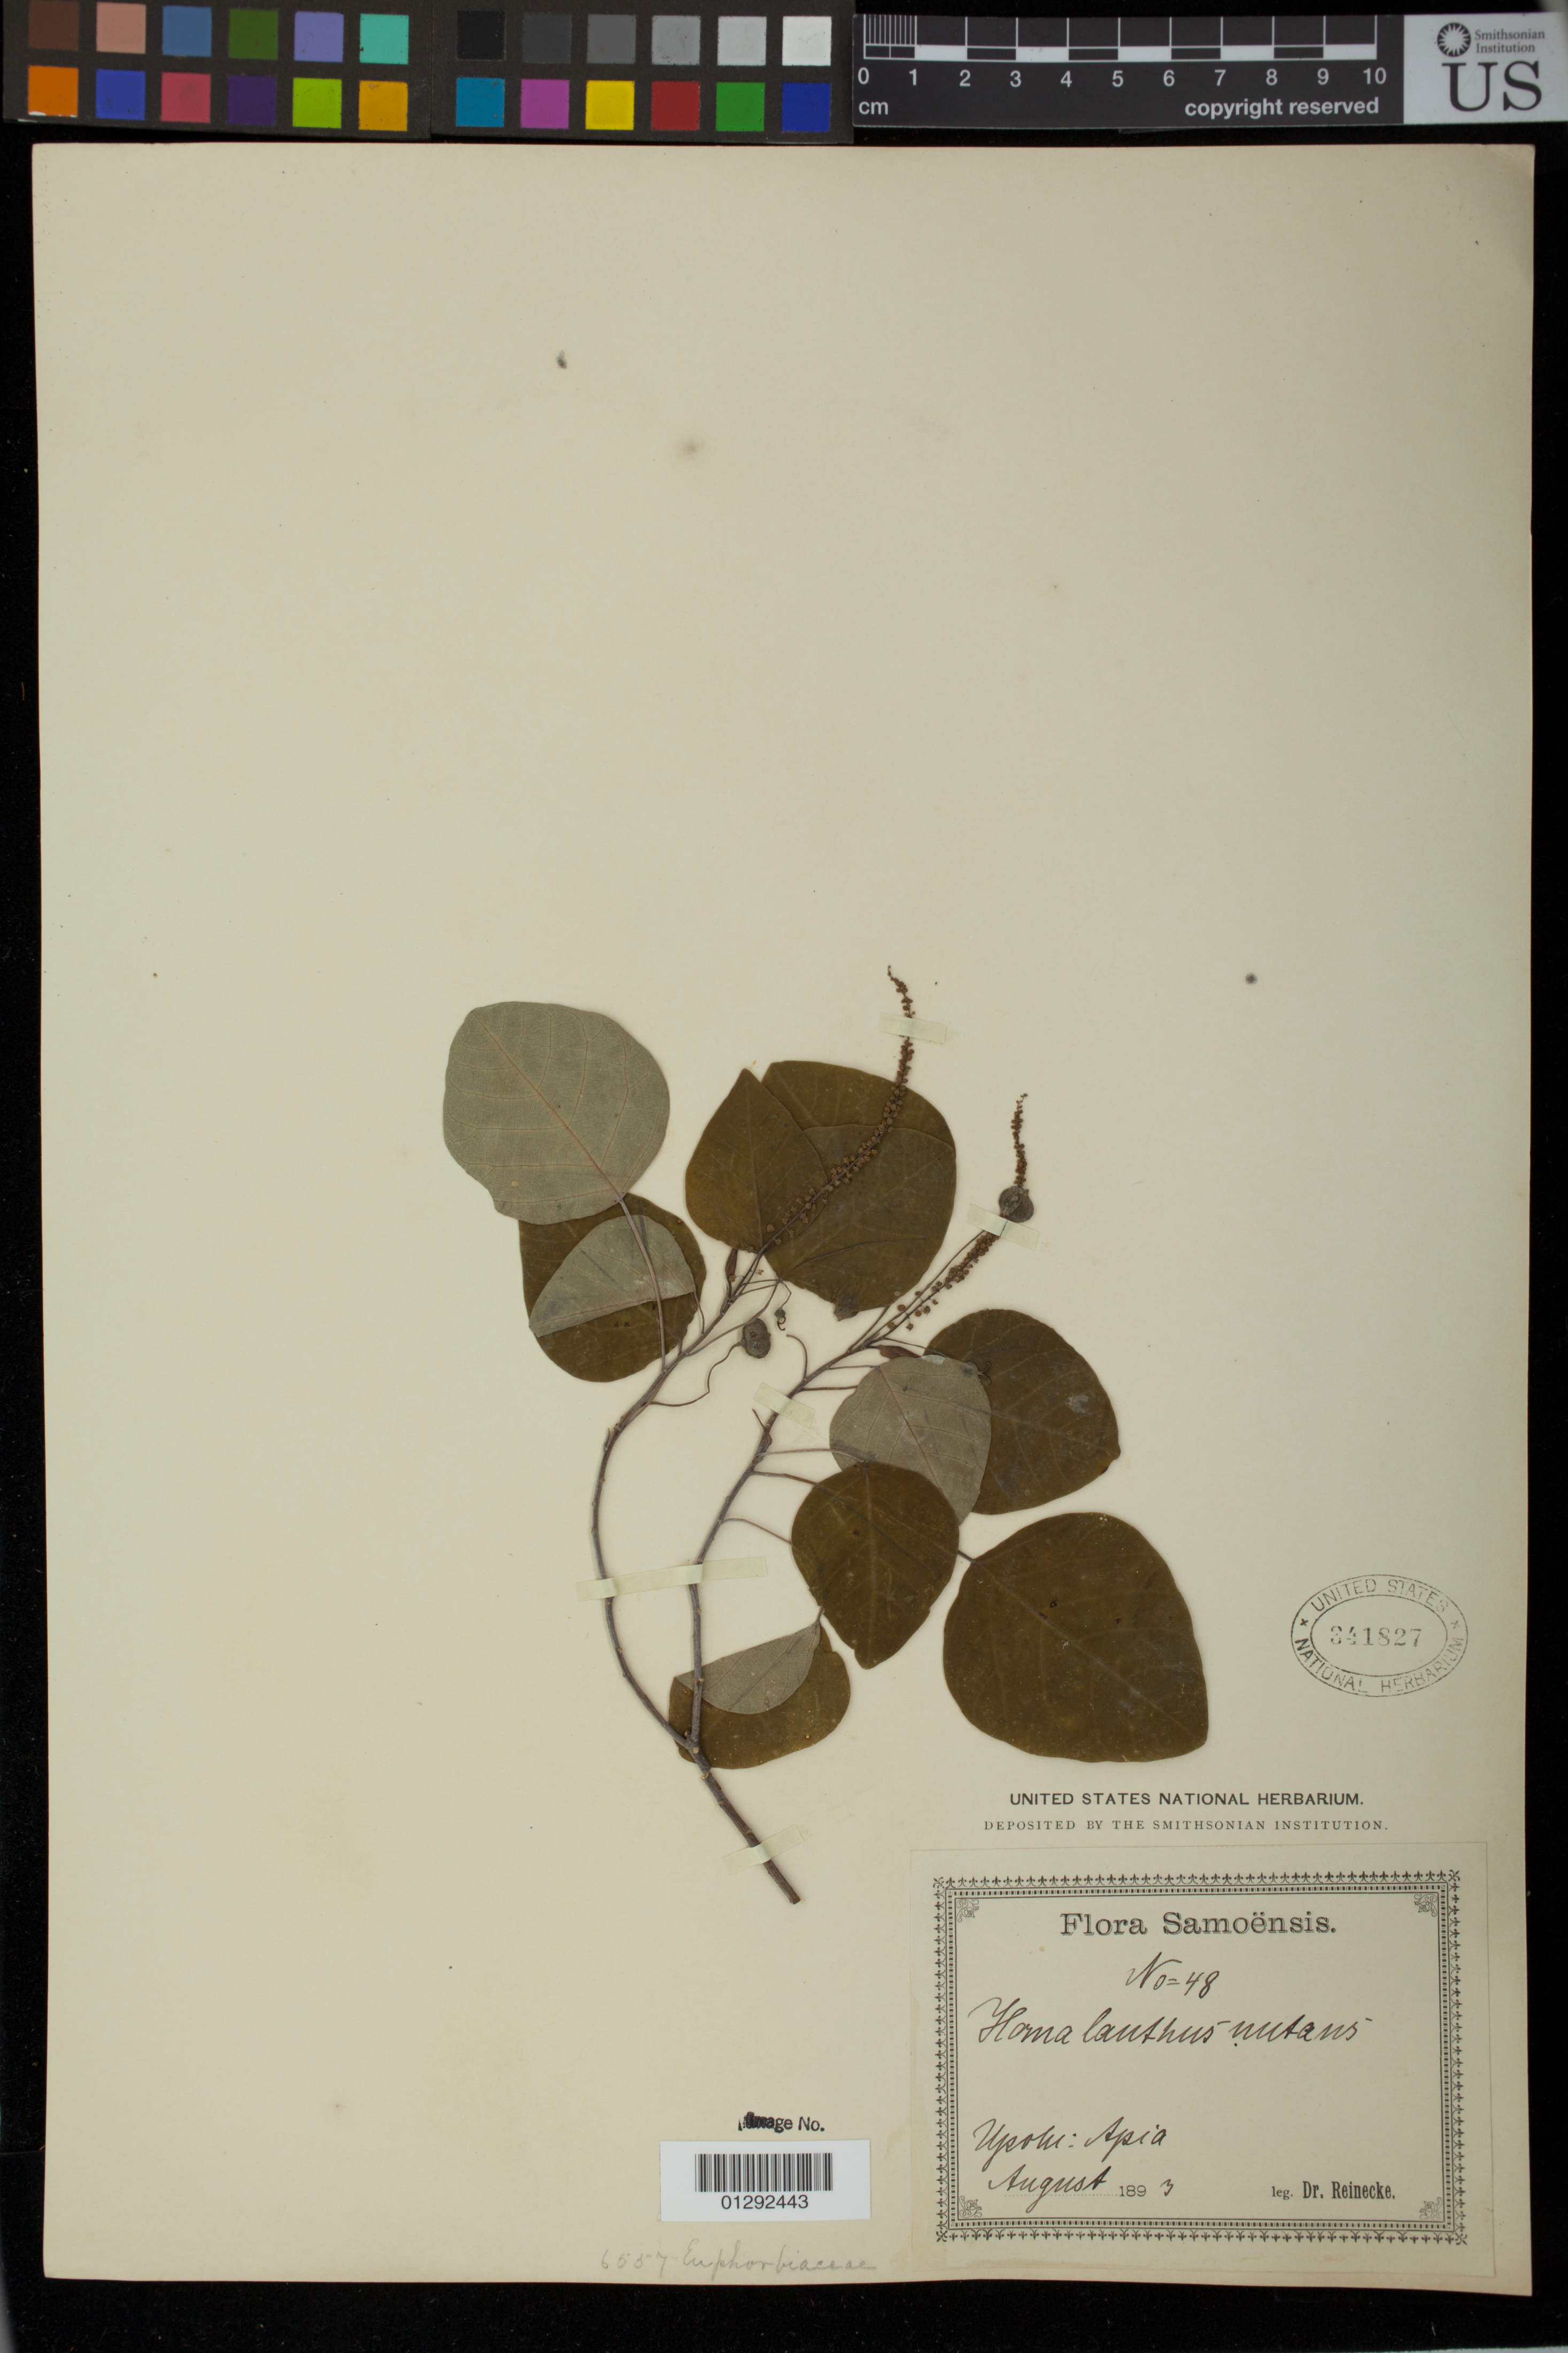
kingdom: Plantae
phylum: Tracheophyta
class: Magnoliopsida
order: Malpighiales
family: Euphorbiaceae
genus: Homalanthus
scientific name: Homalanthus nutans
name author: (G. Forst.) Guill.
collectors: -- Reinecke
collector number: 48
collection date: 1893-08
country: Samoa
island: Upolu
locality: Apia, Upolu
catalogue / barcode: US 341827